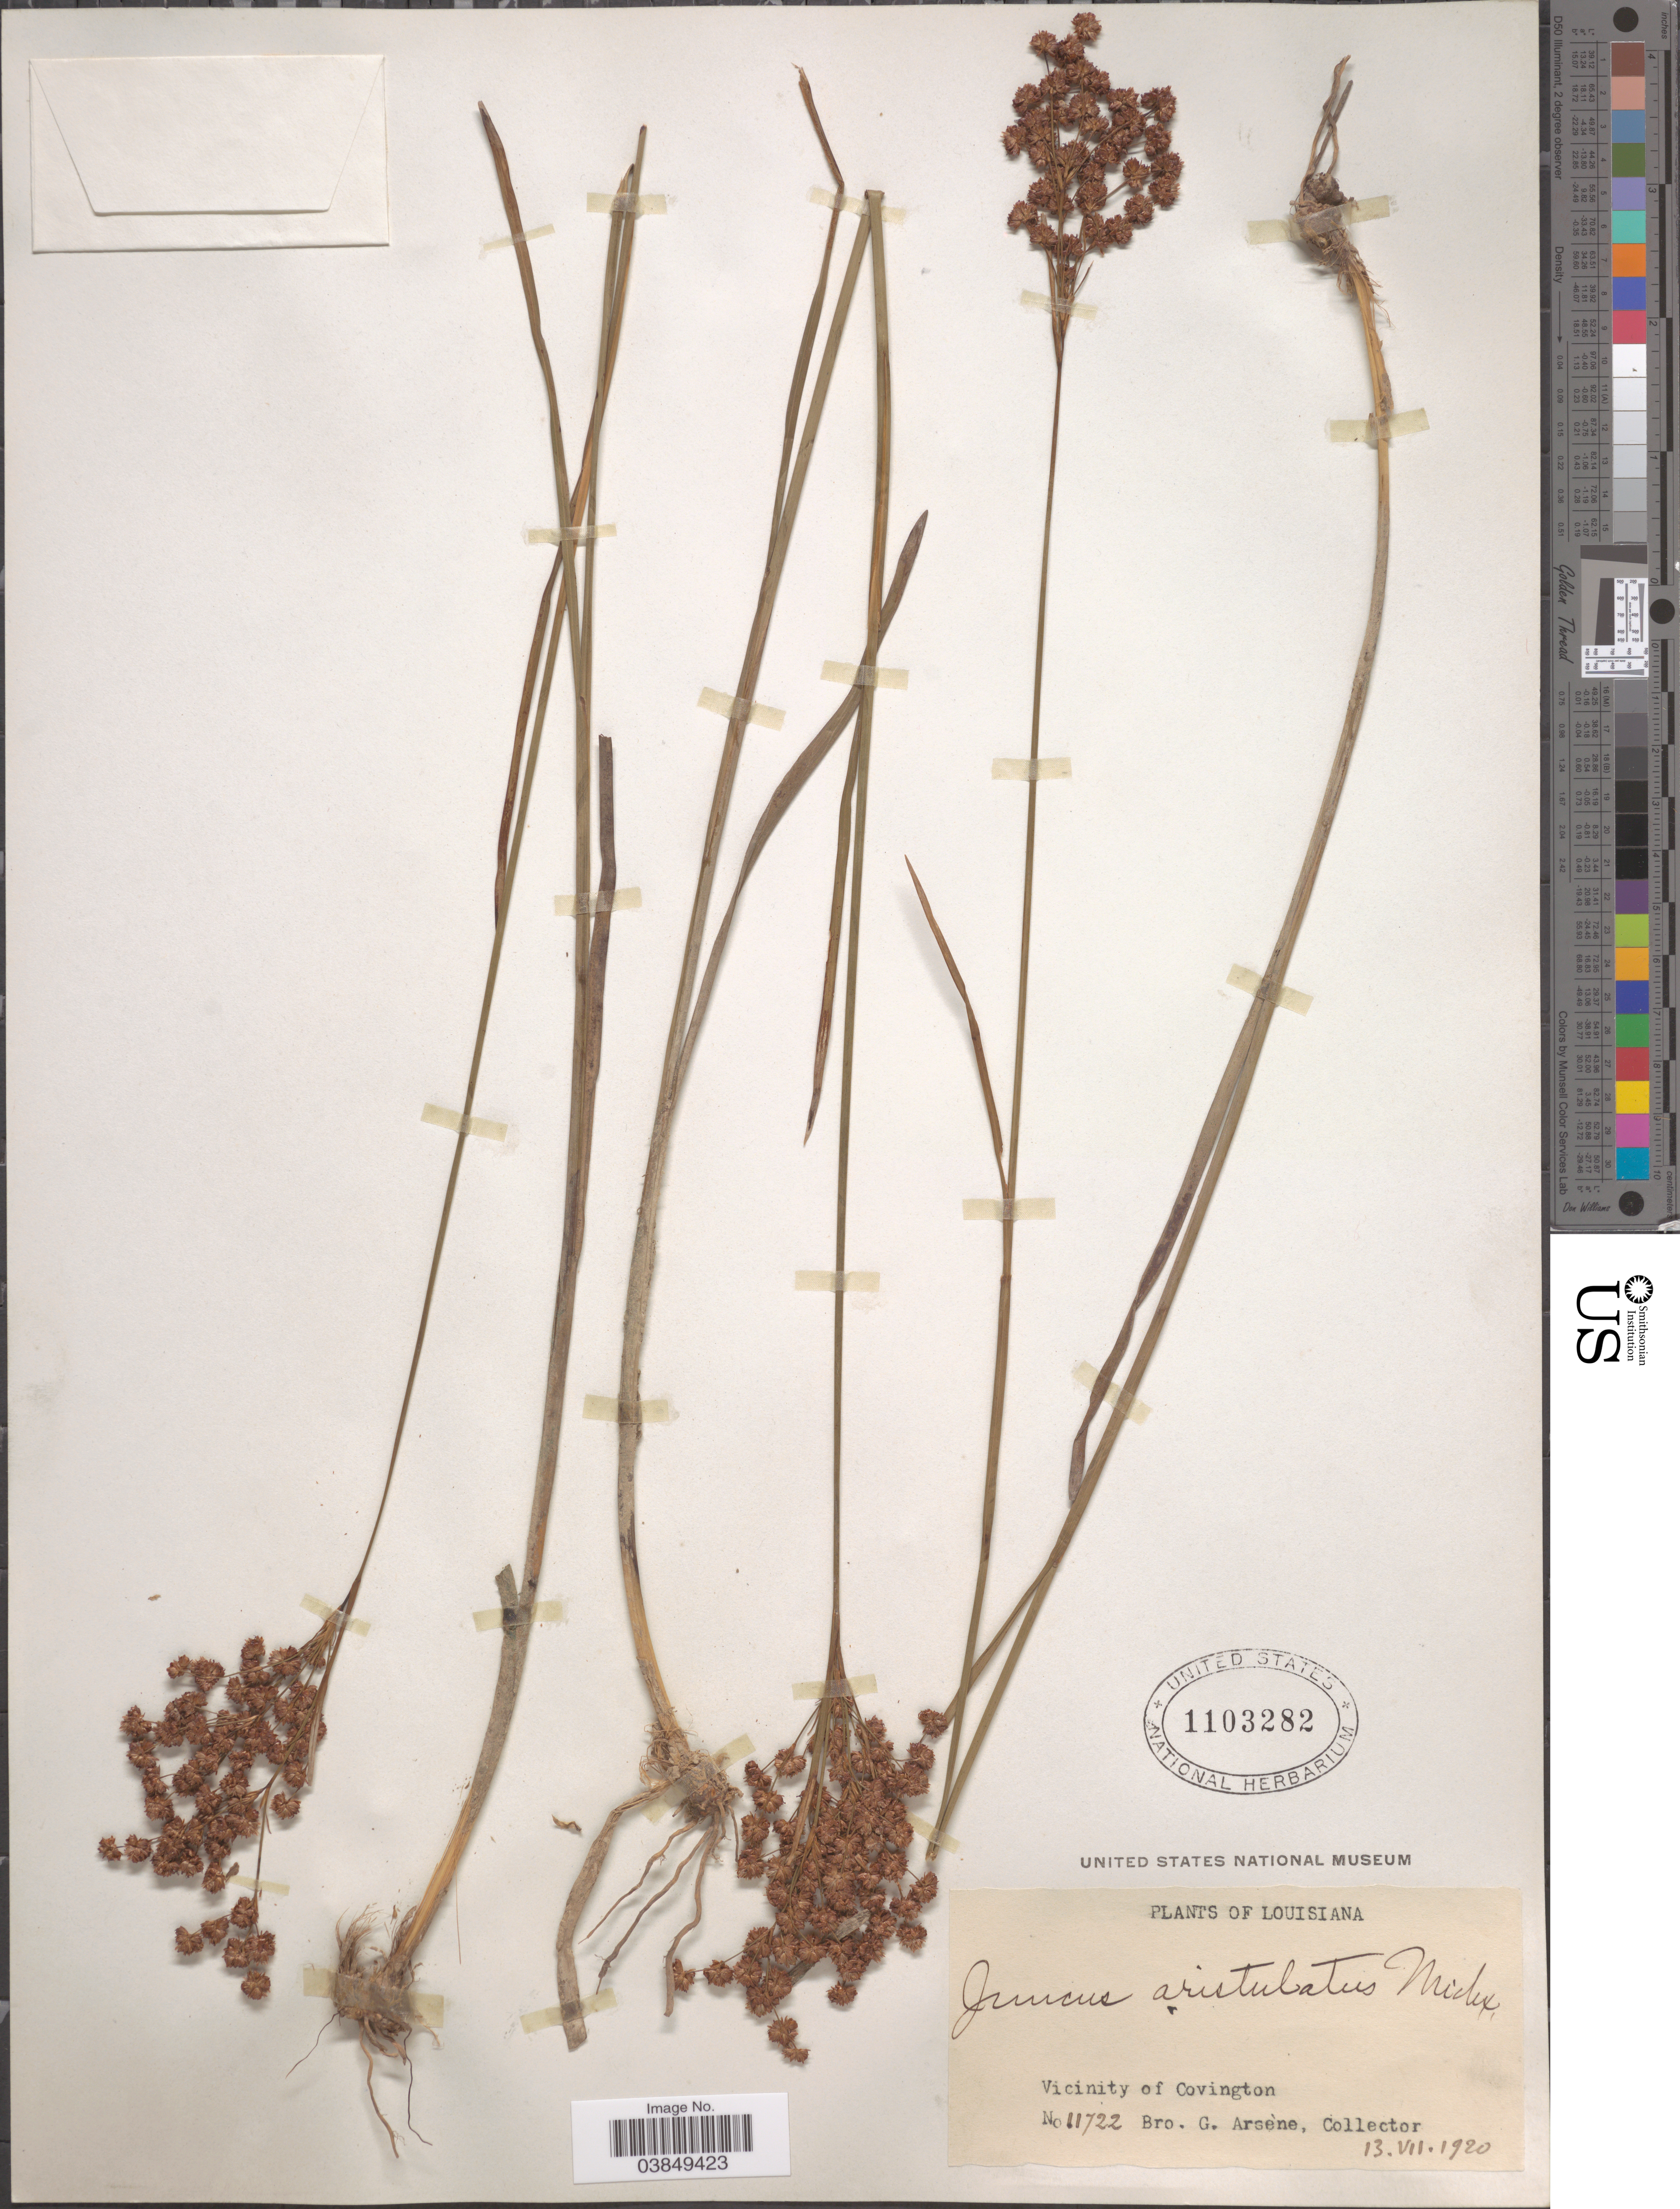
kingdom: Plantae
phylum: Tracheophyta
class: Liliopsida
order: Poales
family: Juncaceae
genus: Juncus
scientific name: Juncus aristulatus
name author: Michx.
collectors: Bro. G. Arsène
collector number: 11722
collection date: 1920-07-13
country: United States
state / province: Louisiana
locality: Vicinity of Covington.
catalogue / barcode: US 1103282